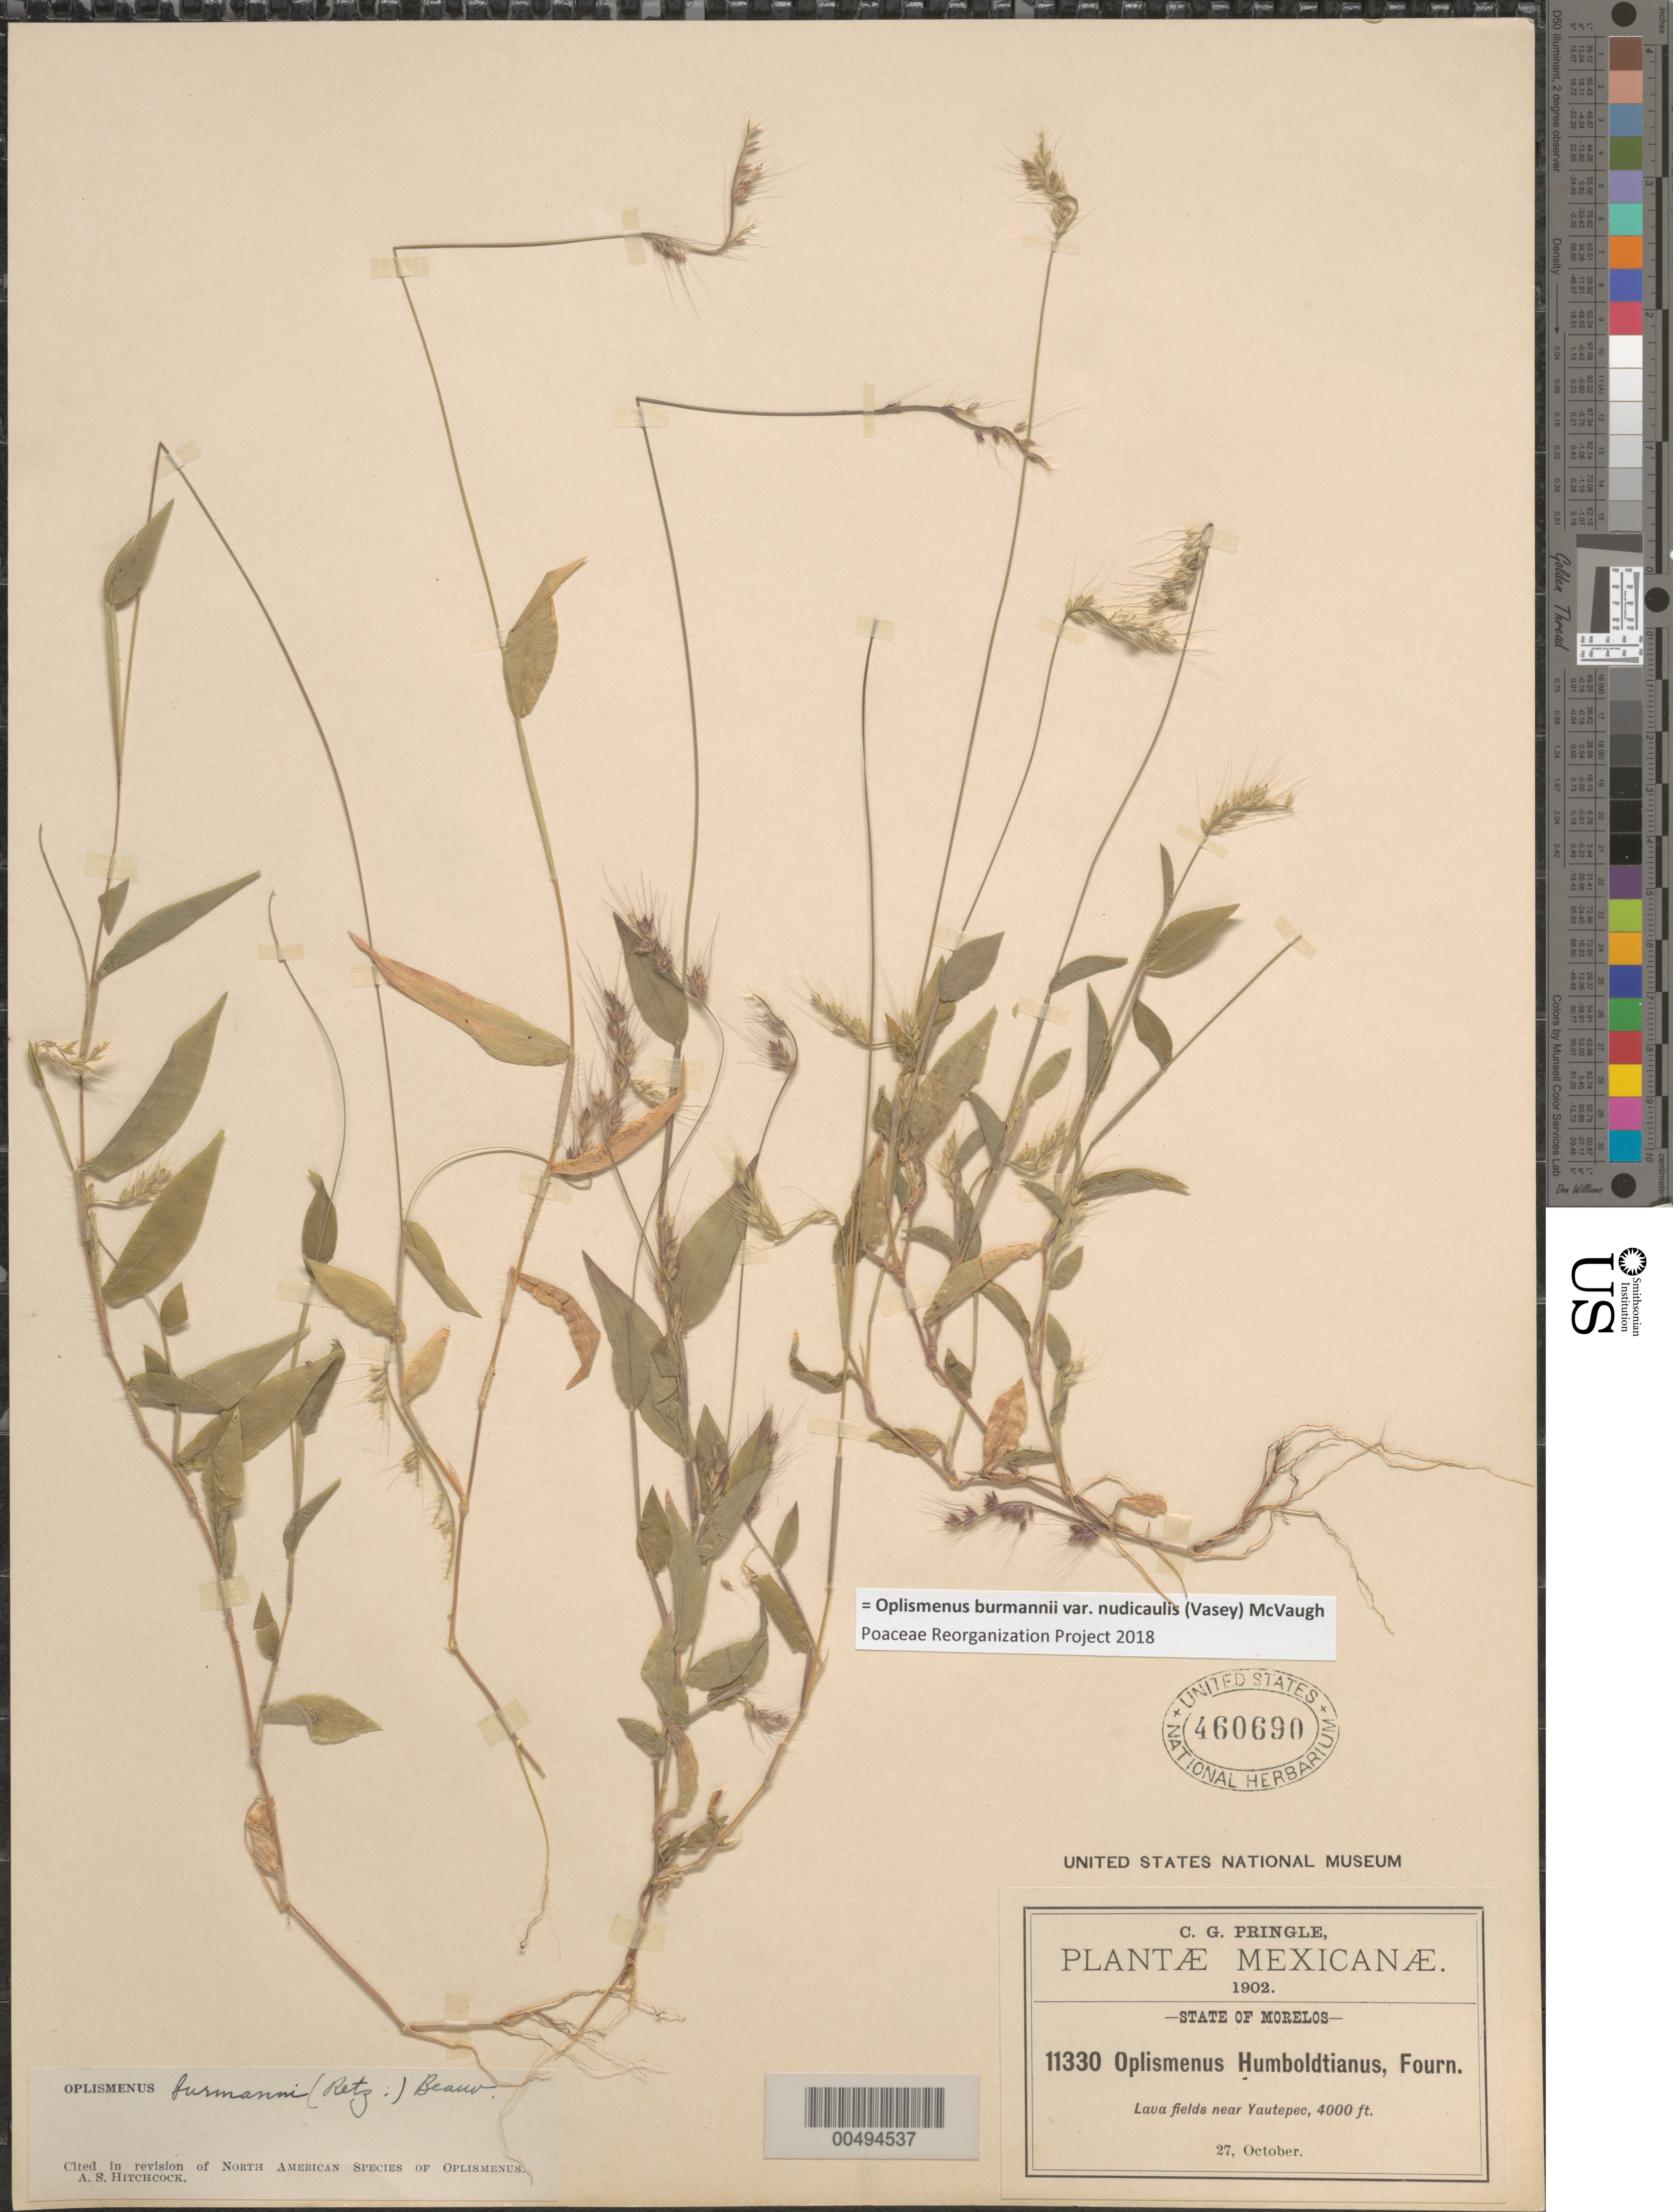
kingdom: Plantae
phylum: Tracheophyta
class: Liliopsida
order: Poales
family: Poaceae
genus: Oplismenus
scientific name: Oplismenus burmannii var. nudicaulis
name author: (Vasey) McVaugh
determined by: Poaceae Reorganization Project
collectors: C. G. Pringle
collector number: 11330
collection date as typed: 27 Oct 1902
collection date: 1902-10-27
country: Mexico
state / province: Morelos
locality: Near Yautepec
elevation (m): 1219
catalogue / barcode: US 460690